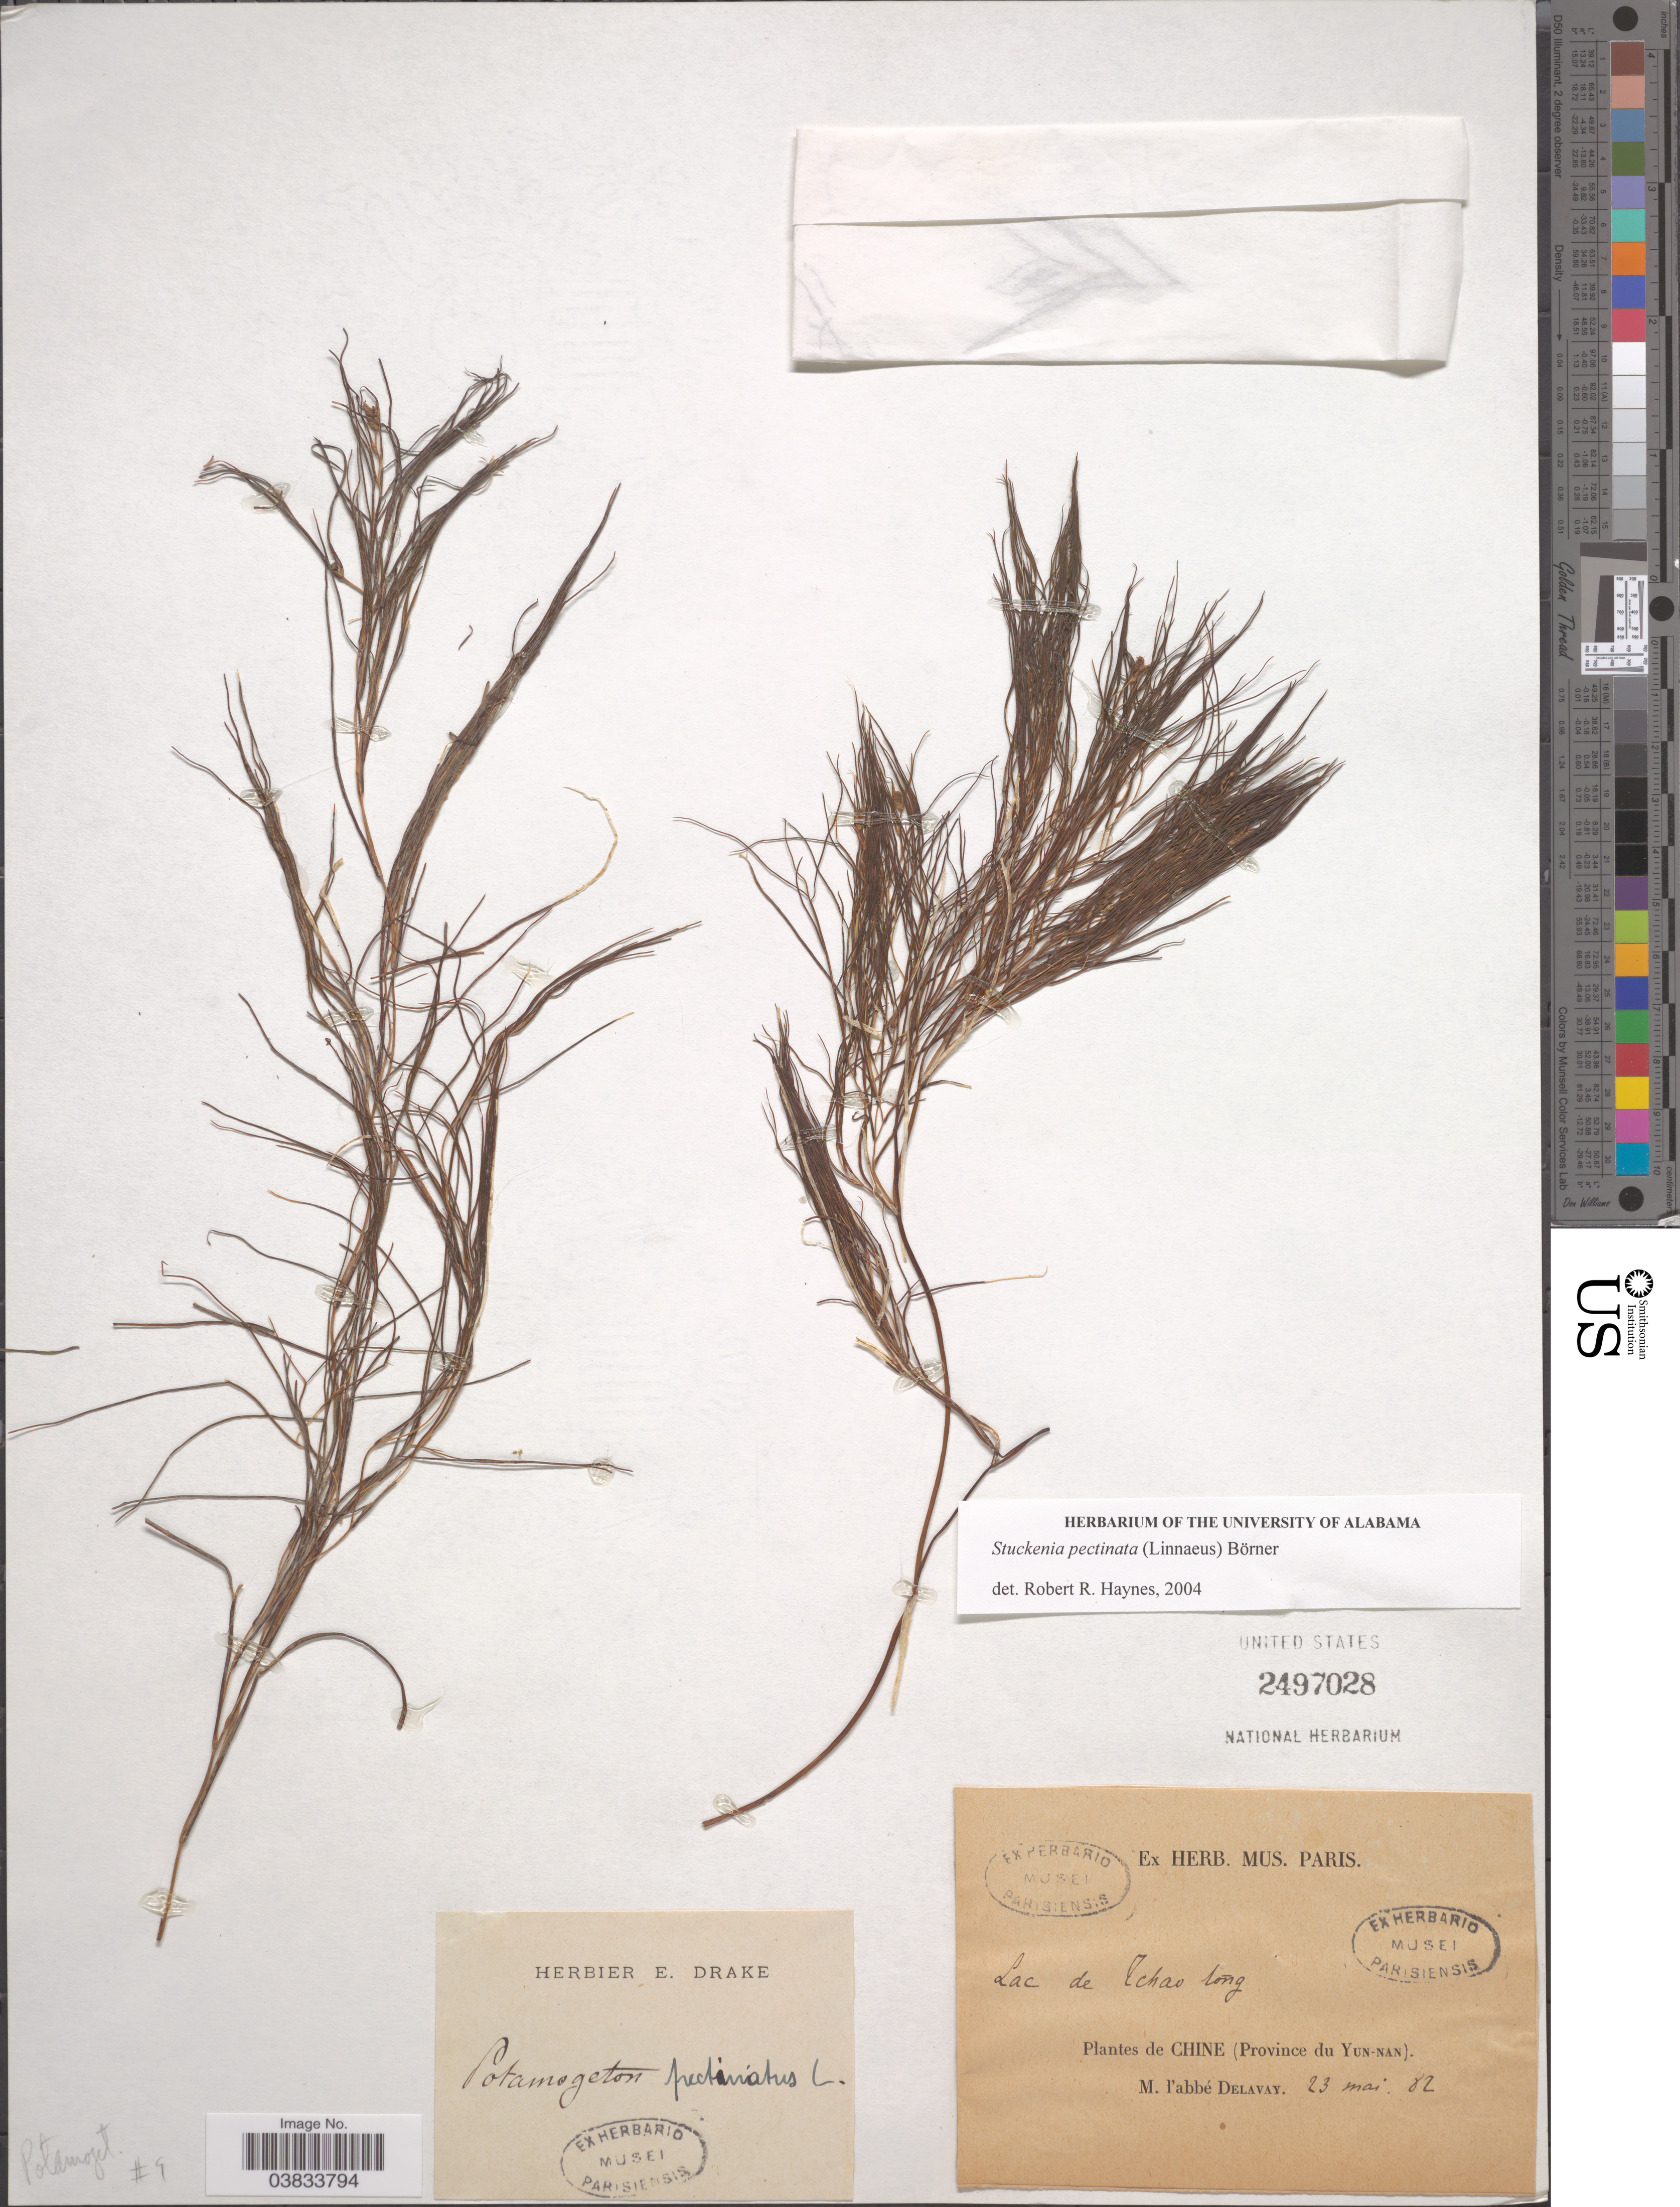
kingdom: Plantae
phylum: Tracheophyta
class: Liliopsida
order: Alismatales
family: Potamogetonaceae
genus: Stuckenia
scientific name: Stuckenia pectinata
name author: (L.) Börner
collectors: P. Delavay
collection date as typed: Transcribed d/m/y: 23/5/82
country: China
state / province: Yunnan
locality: Lac de Tchao tong.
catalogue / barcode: US 2497028